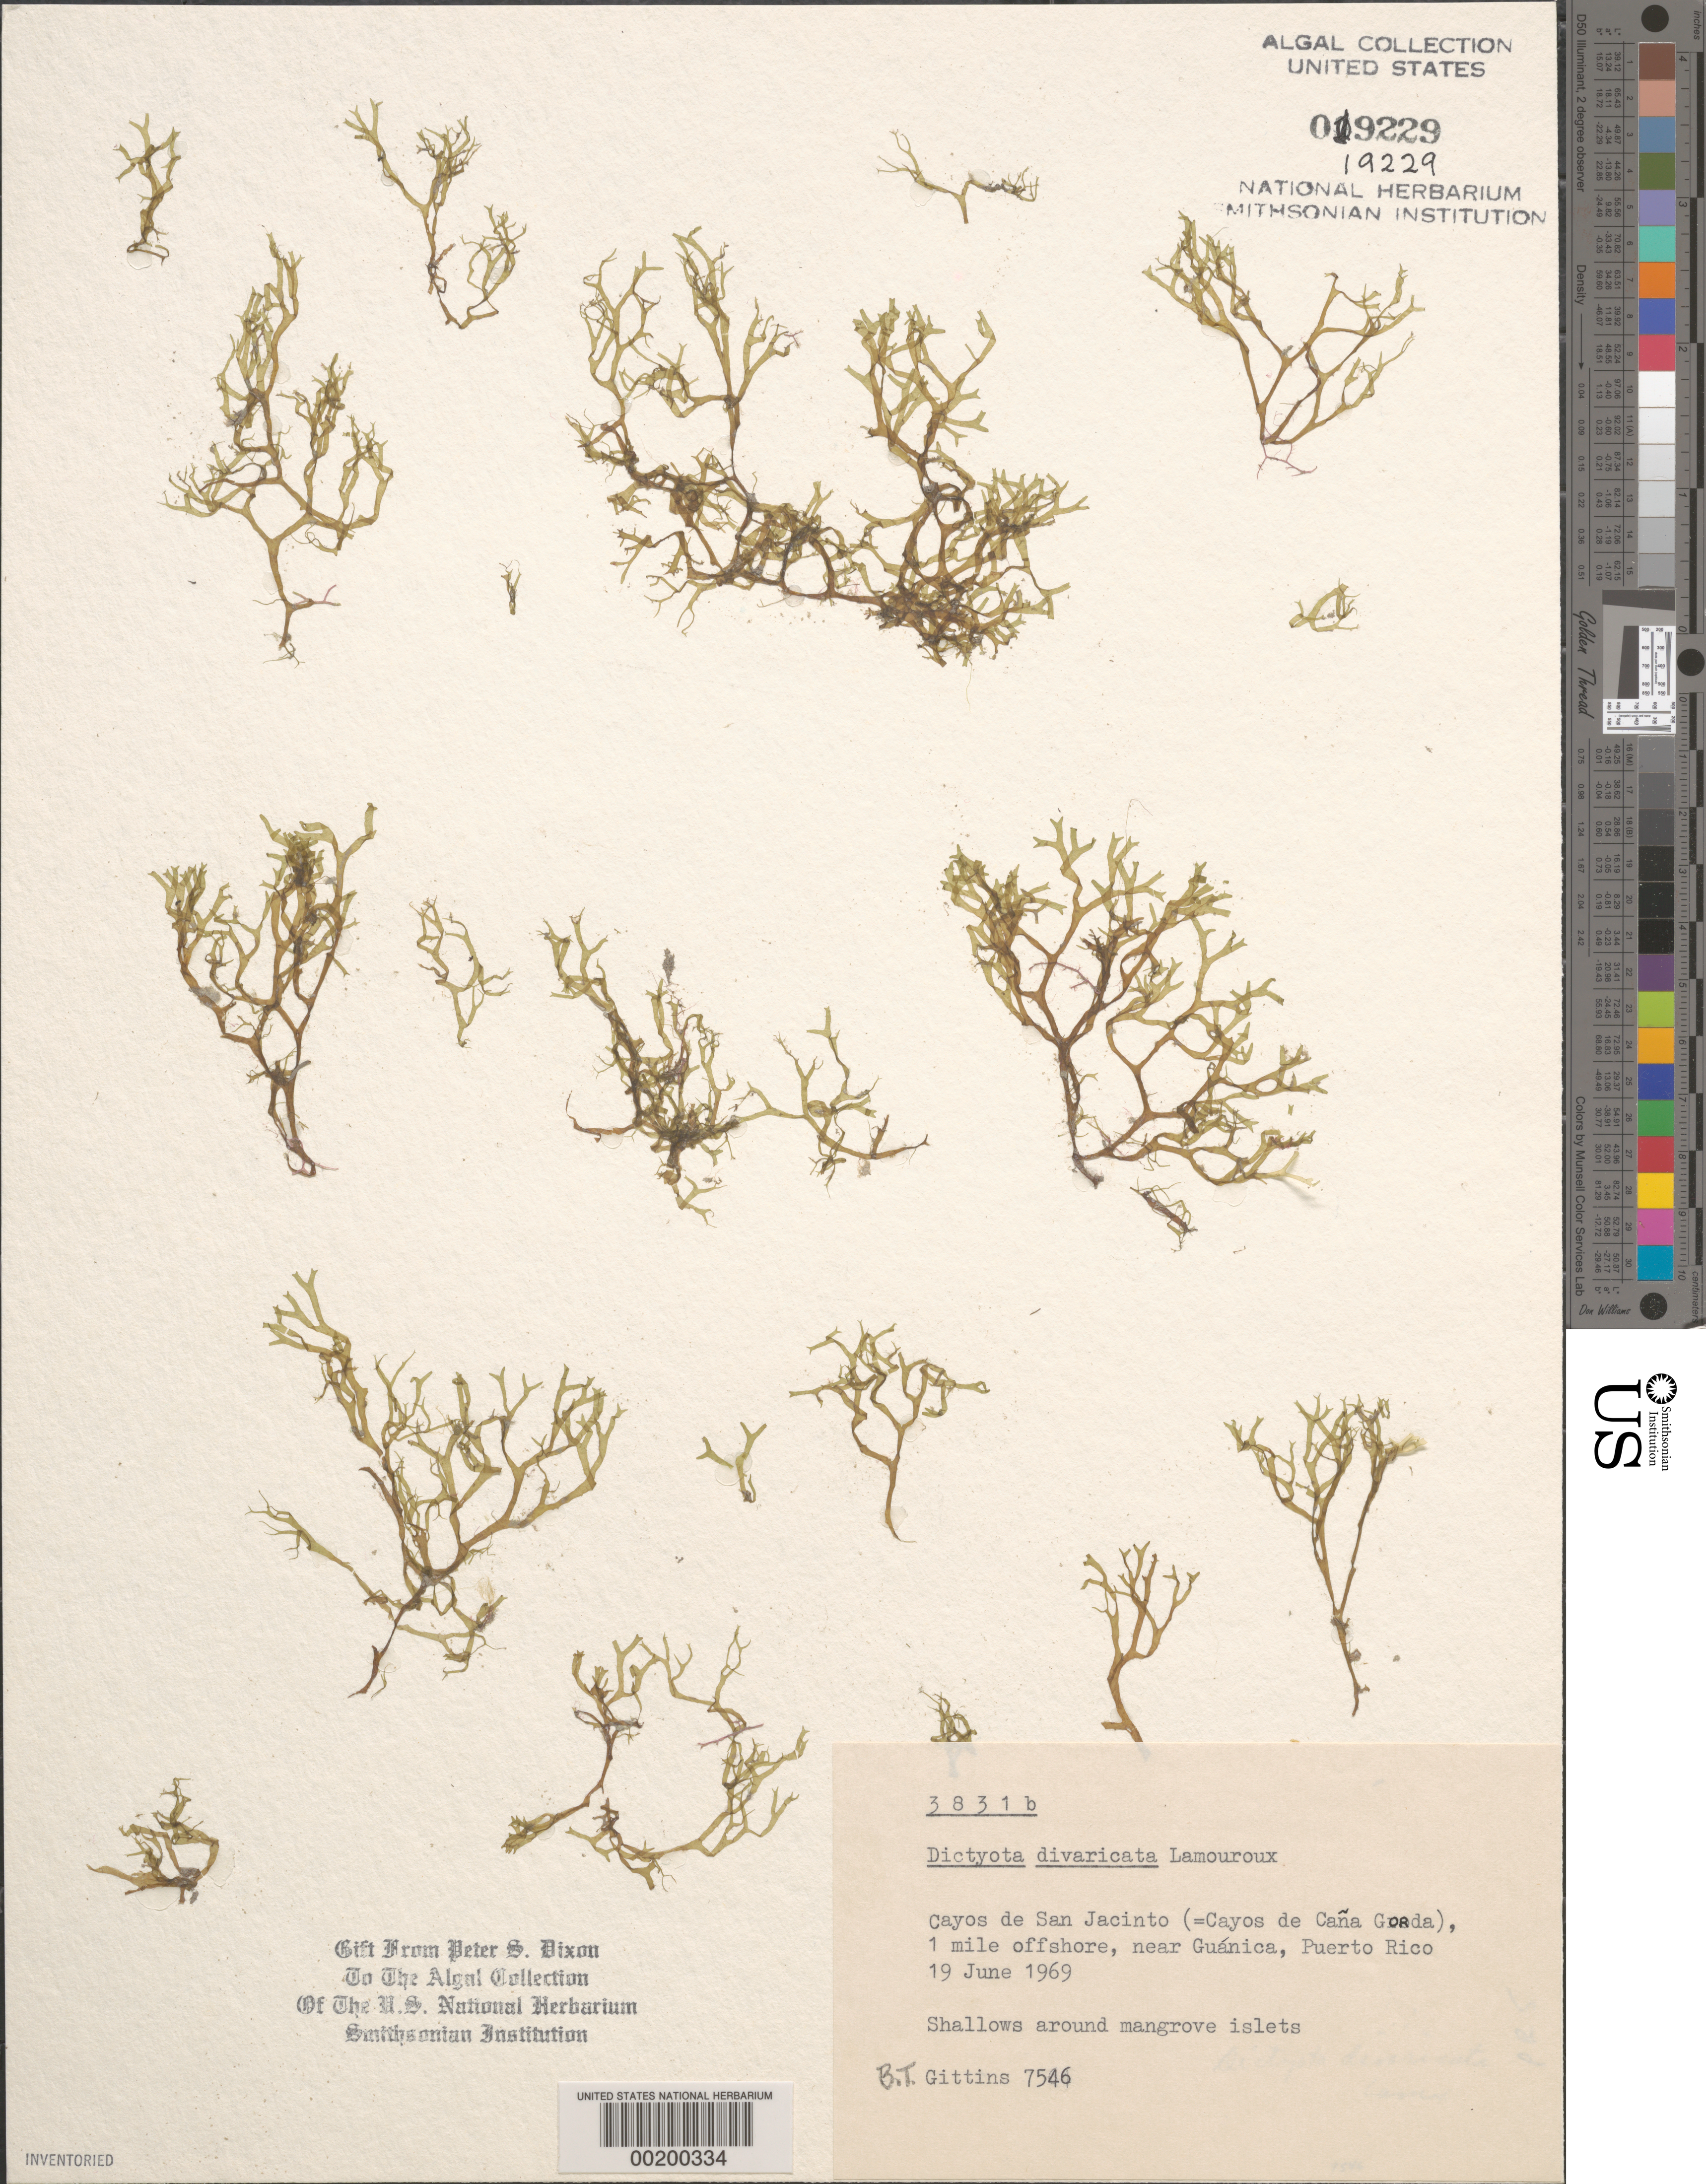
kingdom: Chromista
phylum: Ochrophyta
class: Phaeophyceae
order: Dictyotales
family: Dictyotaceae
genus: Dictyota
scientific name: Dictyota divaricata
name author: J.V.Lamouroux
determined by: Dixon, P. S.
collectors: B. Gittins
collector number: BTG 7546 & PSD 3831B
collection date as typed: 19 Jun 1969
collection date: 1969-06-19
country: Puerto Rico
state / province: Guanica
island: Cayos de San Jacinto (Cayos de Cana Gorda)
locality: Near Guanica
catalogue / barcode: US 19229